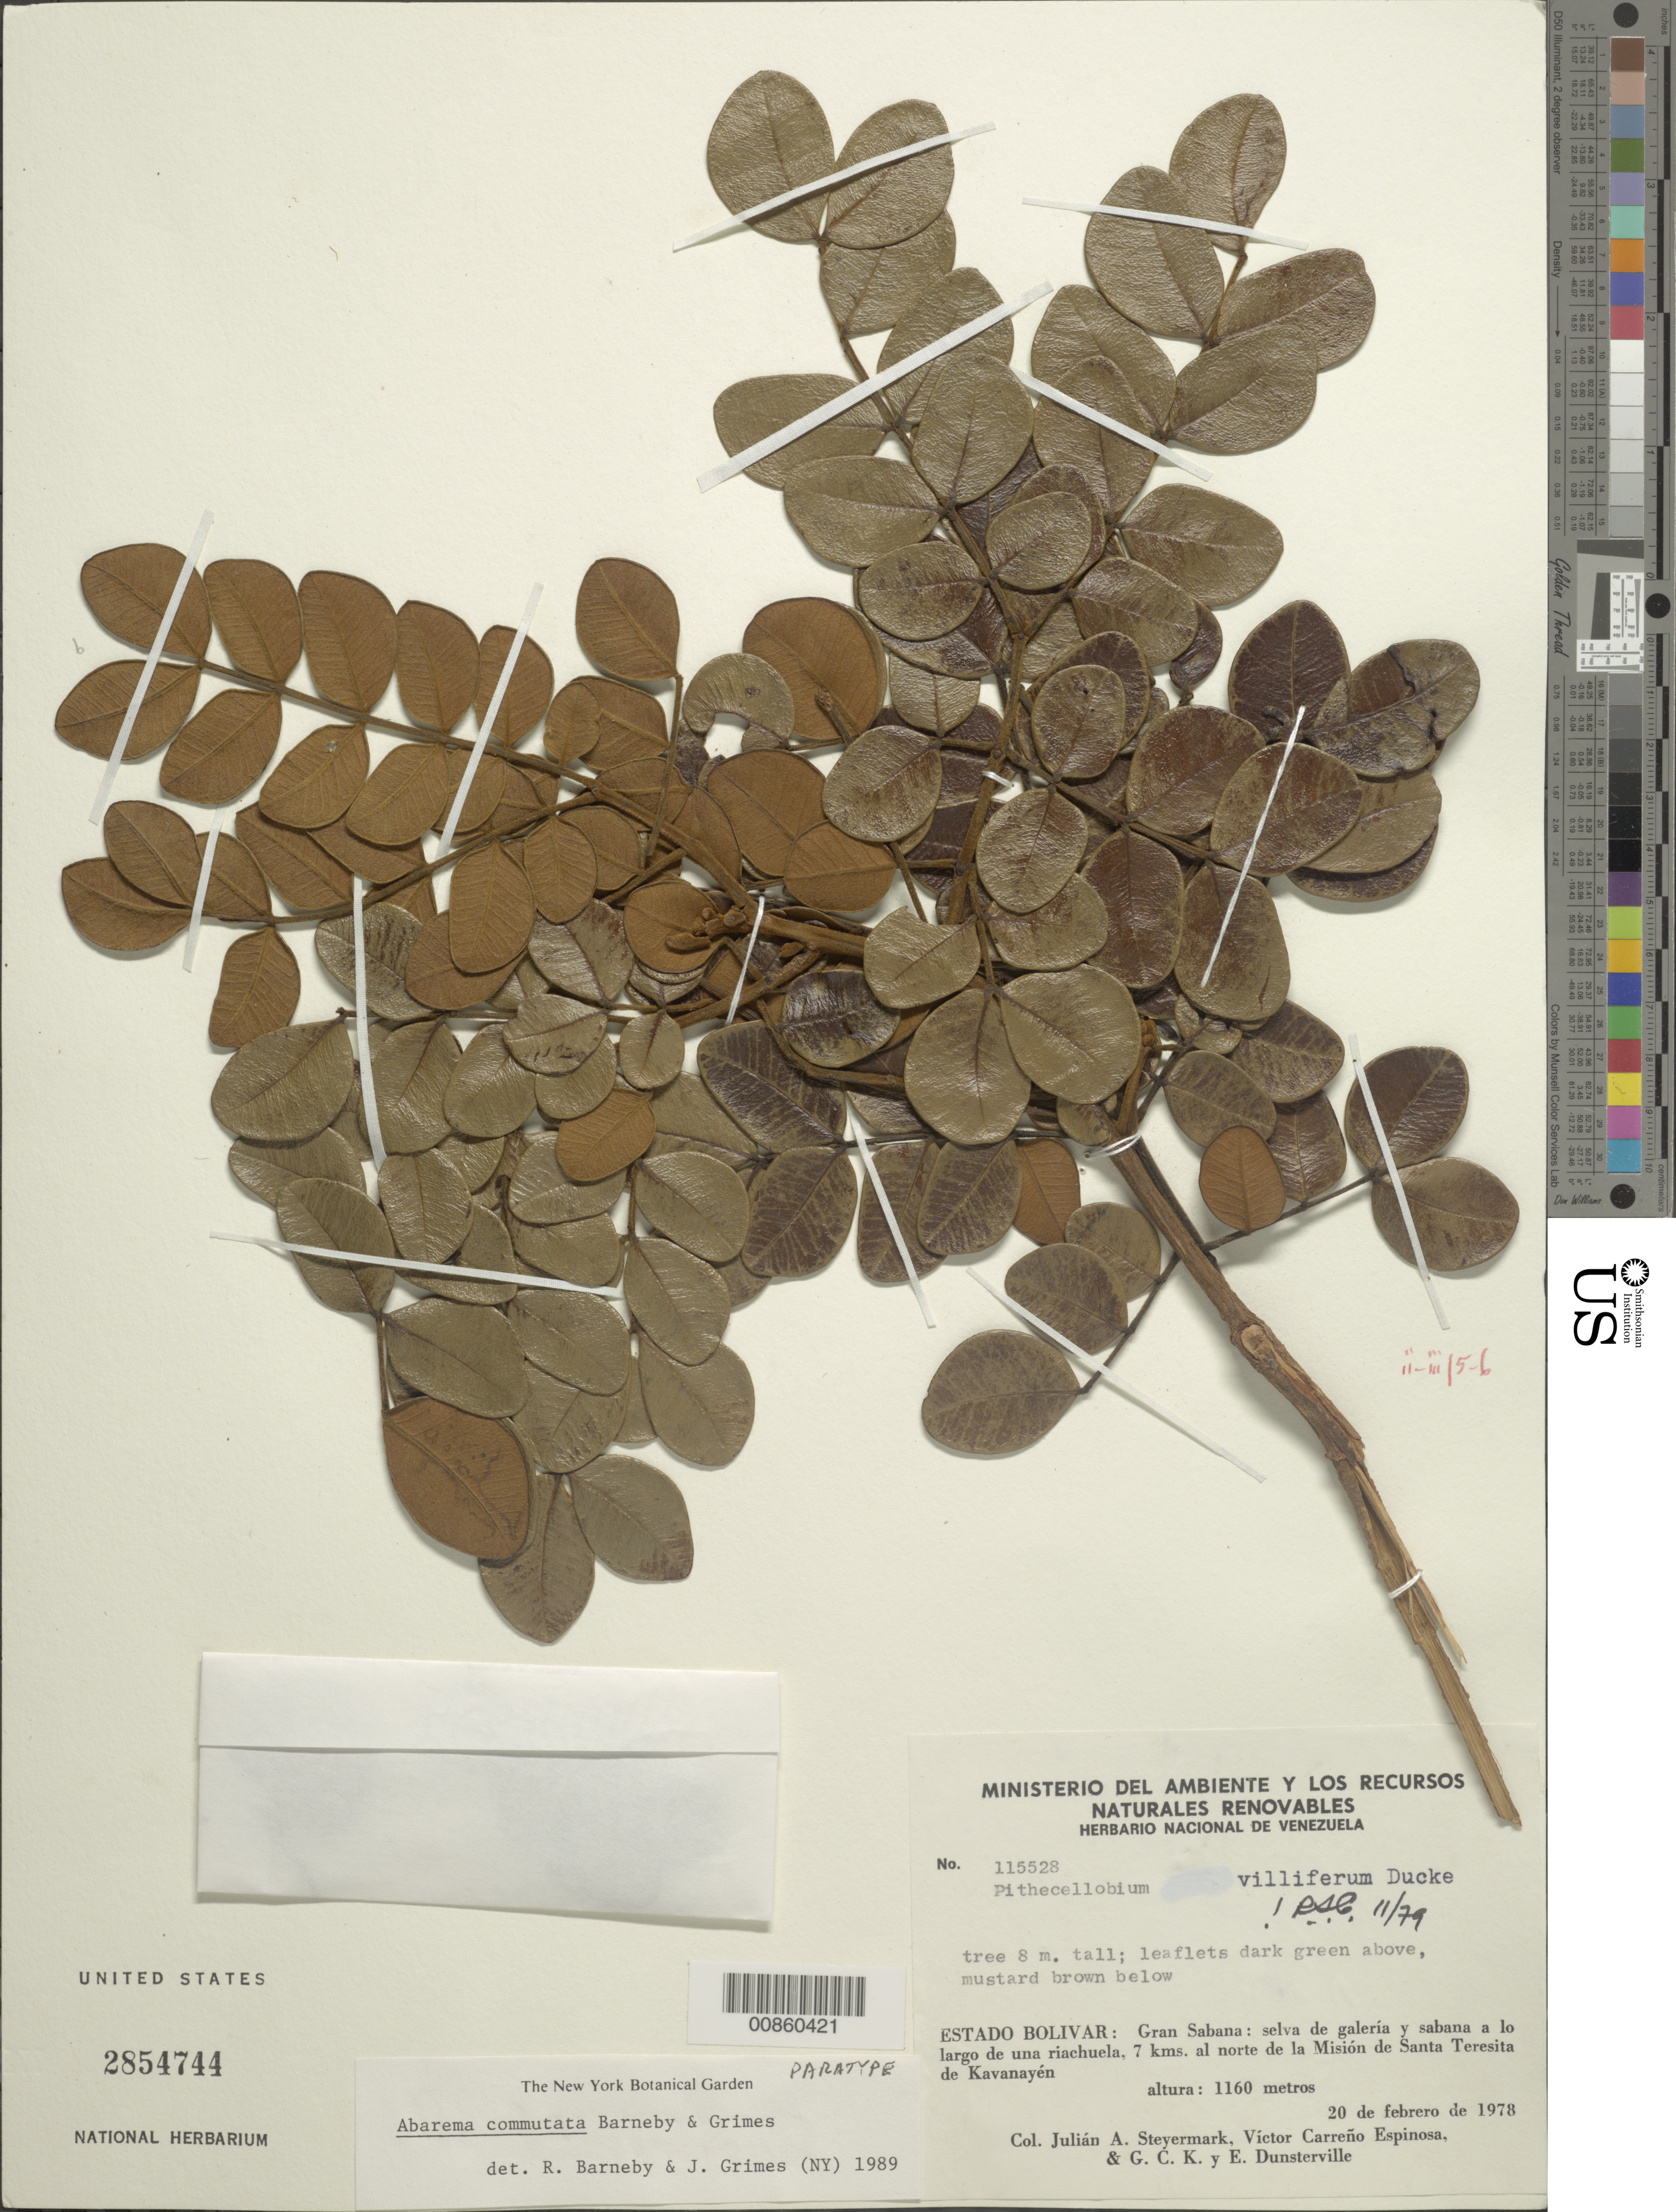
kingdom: Plantae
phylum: Tracheophyta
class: Magnoliopsida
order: Fabales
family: Fabaceae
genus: Abarema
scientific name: Abarema commutata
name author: Barneby & J.W. Grimes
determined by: Barneby, R. C.; Grimes, J. W.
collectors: J. Steyermark, V. Carreño E., G. C. K. Dunsterville & E. Dunsterville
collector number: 115528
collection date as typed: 20-Feb-78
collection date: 1978-02-20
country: Venezuela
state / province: Bolívar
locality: Gran Sabana, 7 km al norte de la Mision de Santa Teresita de Kavanayen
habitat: Selva de galeria y sabana a lo largo de una riachuela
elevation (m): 1160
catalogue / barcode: US 2854744